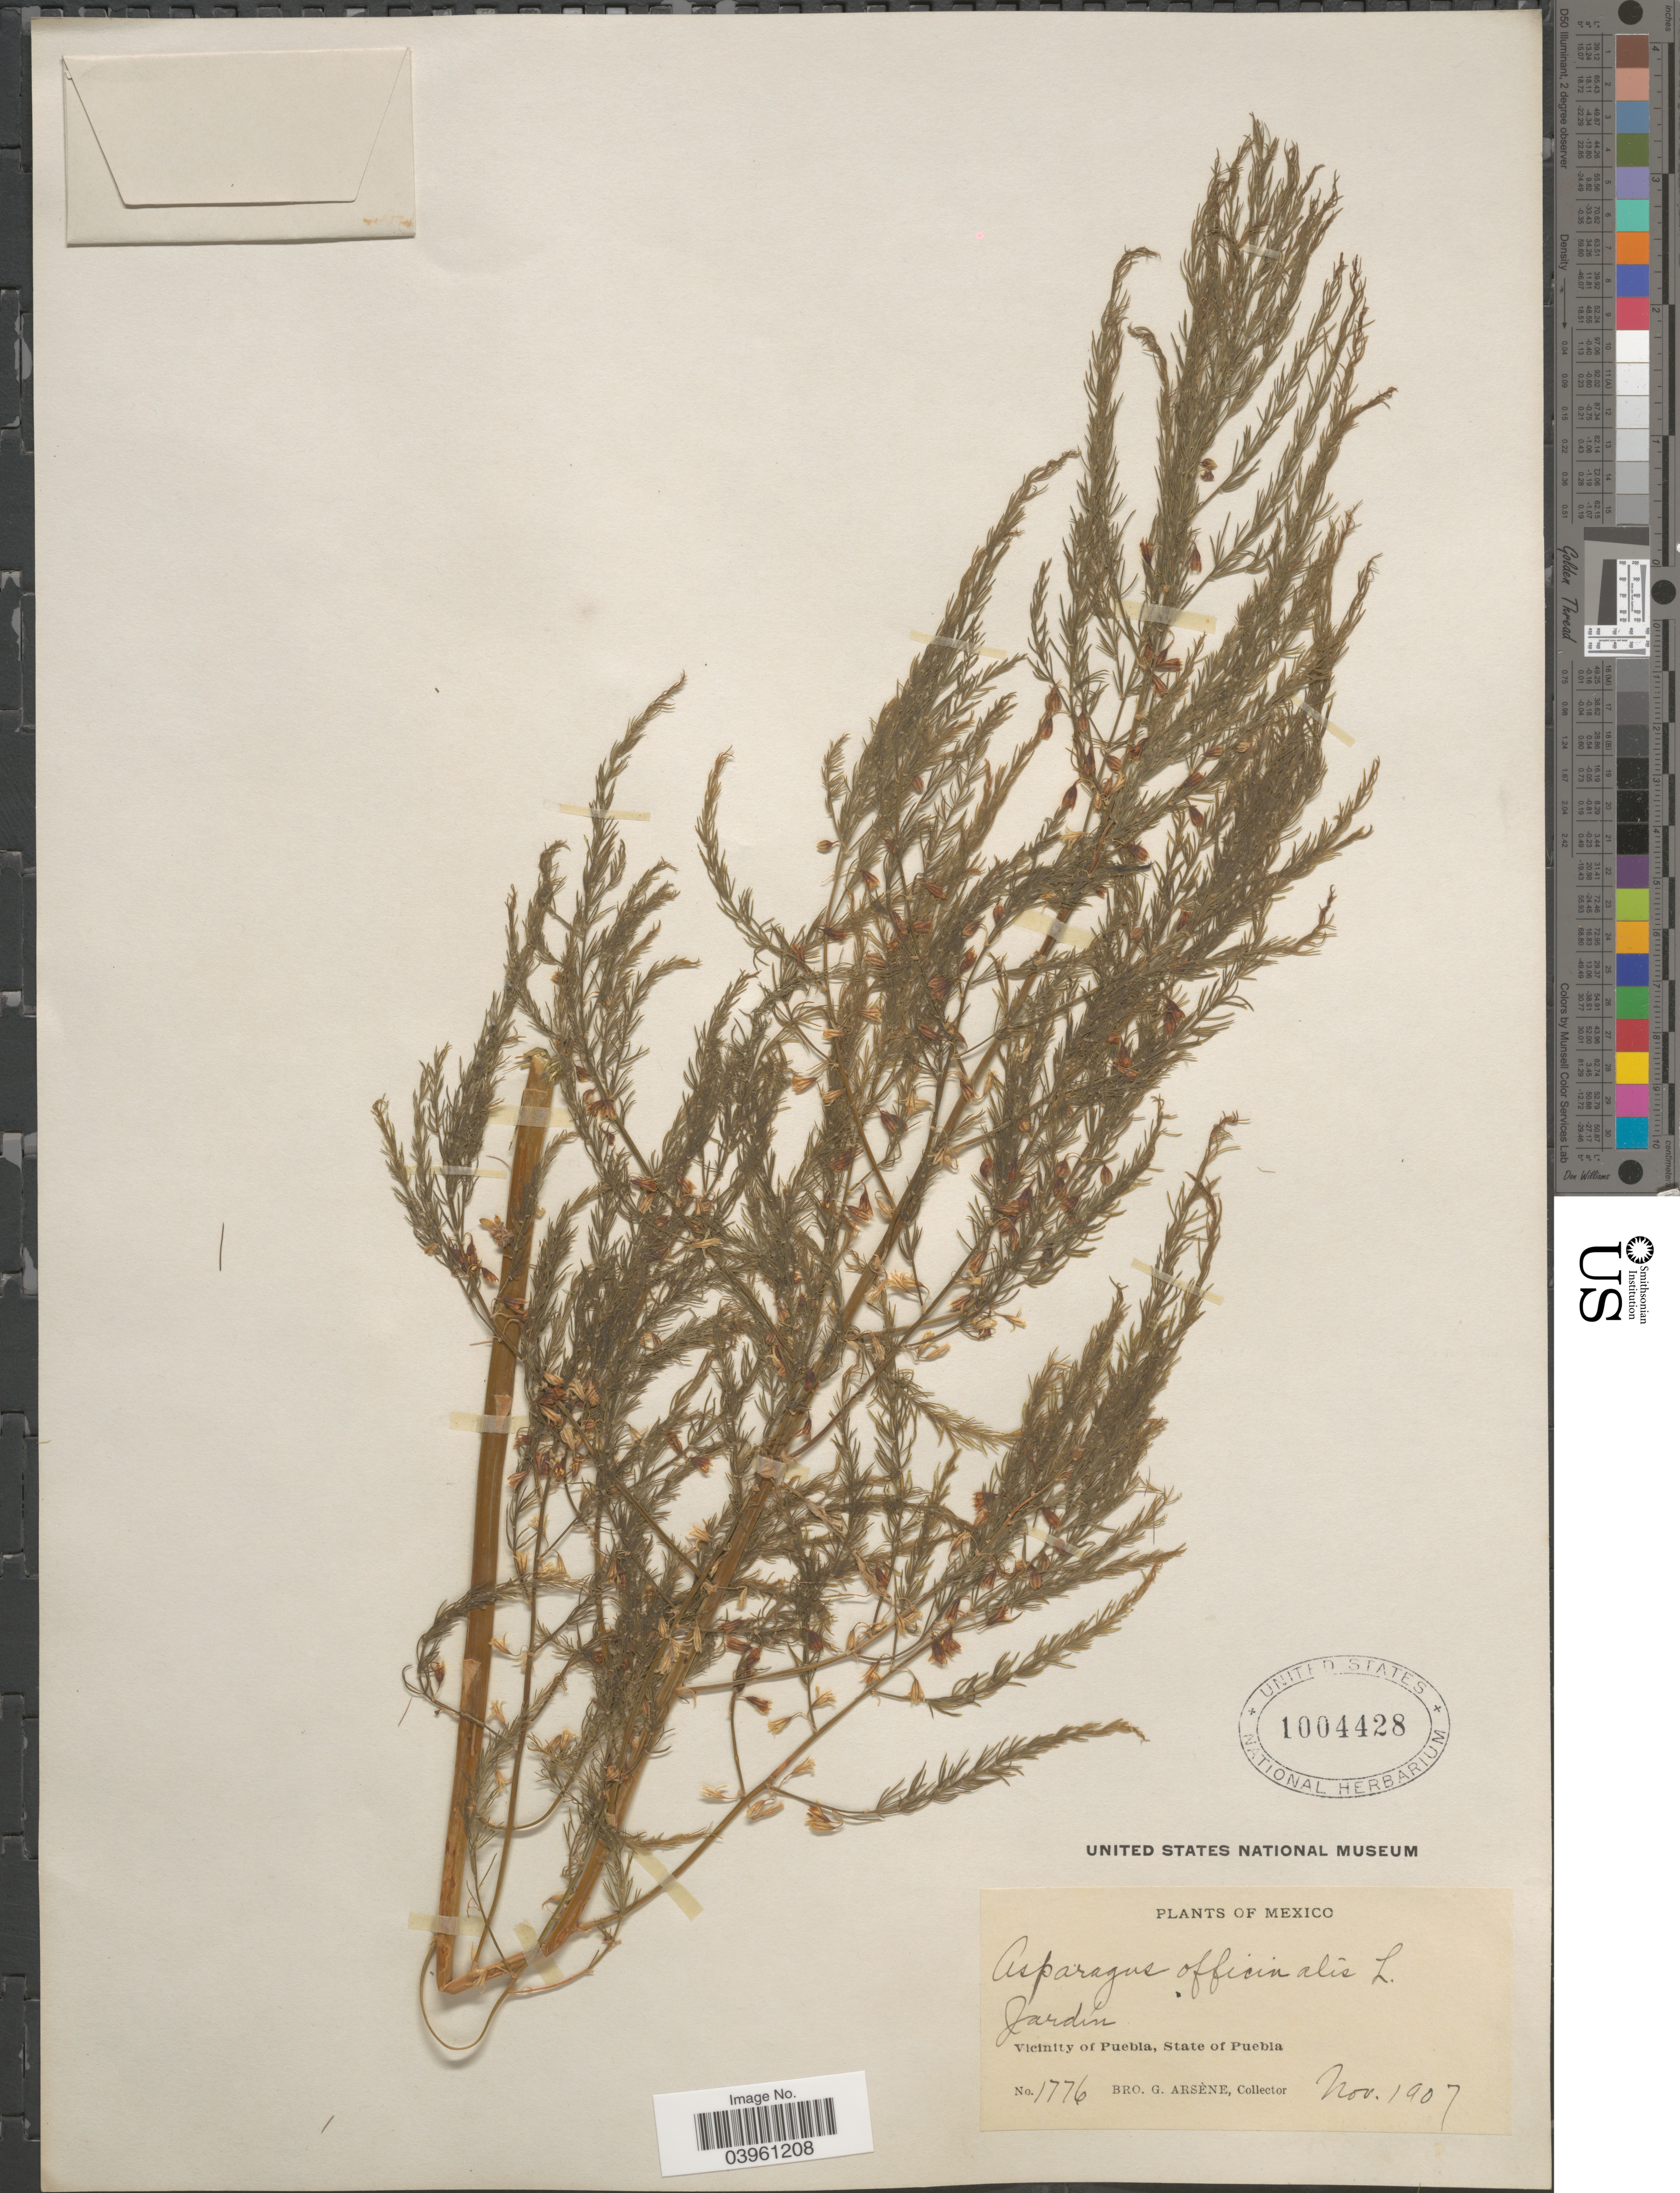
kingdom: Plantae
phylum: Tracheophyta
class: Liliopsida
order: Asparagales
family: Asparagaceae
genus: Asparagus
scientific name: Asparagus officinalis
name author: L.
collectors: Bro. G. Arsène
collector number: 1776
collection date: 1907-11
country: Mexico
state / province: Puebla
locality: Jardín. Vicinity of Puebla.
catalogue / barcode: US 1004428